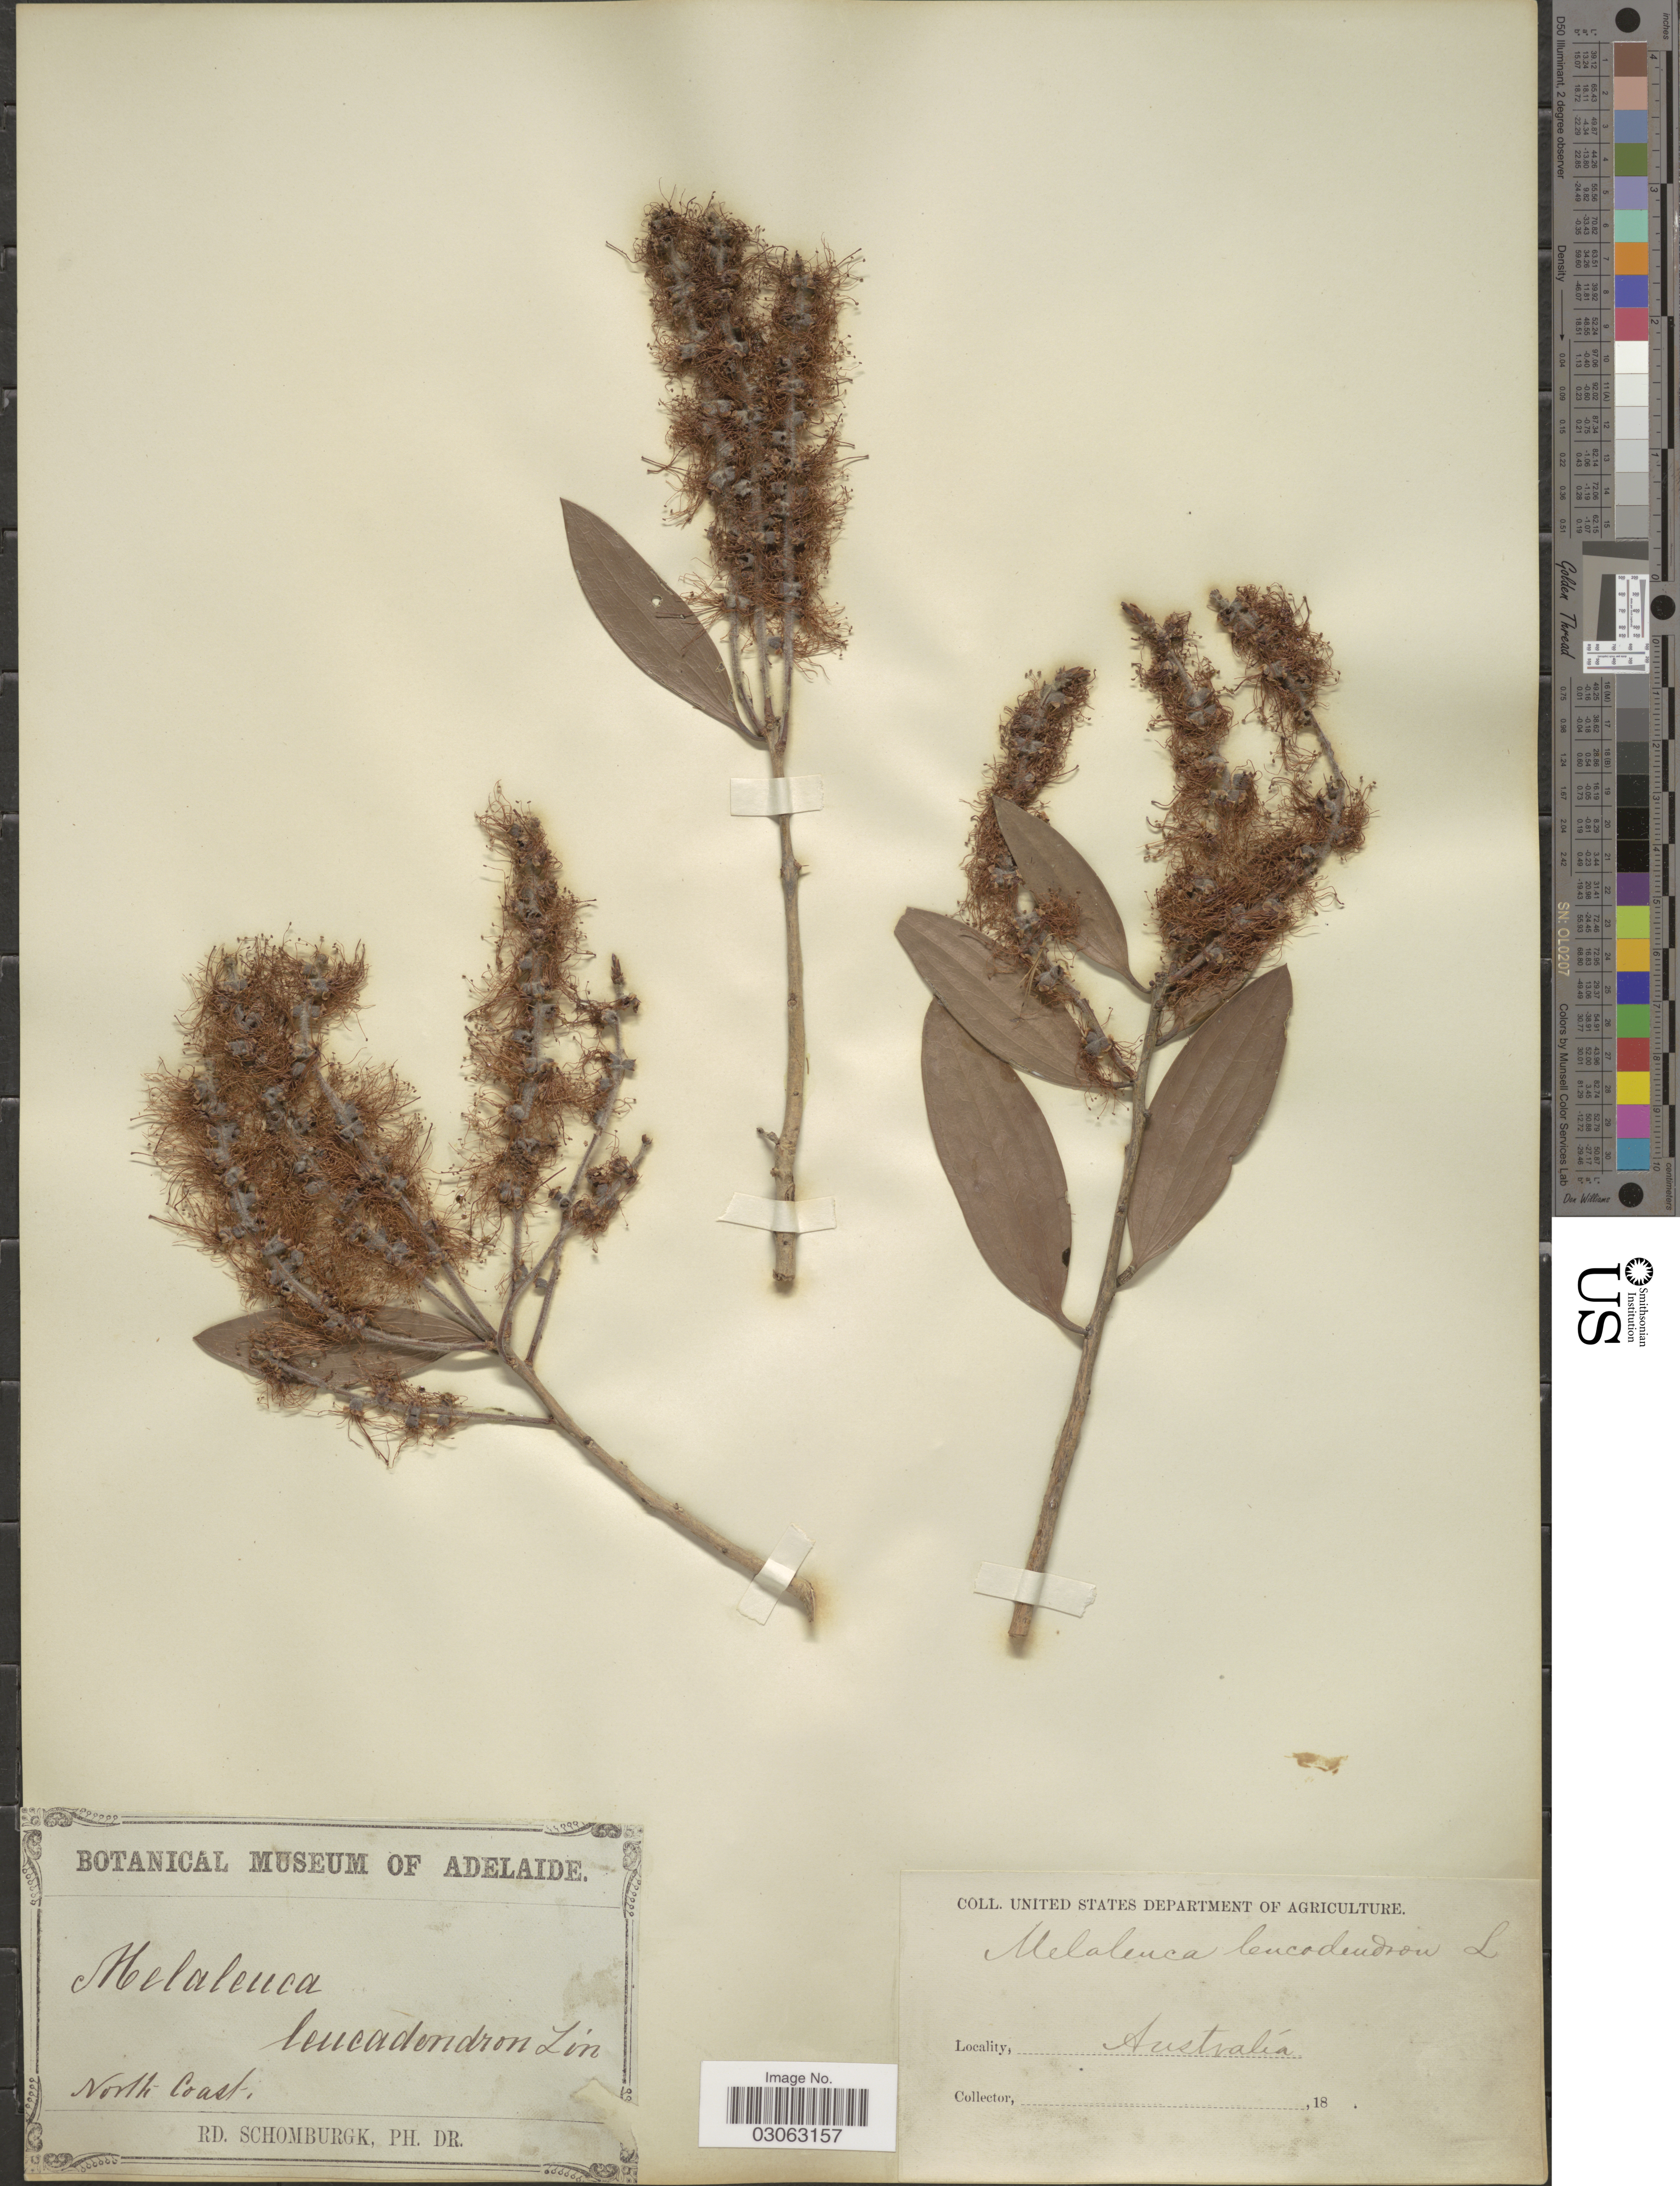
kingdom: Plantae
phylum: Tracheophyta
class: Magnoliopsida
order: Myrtales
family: Myrtaceae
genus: Melaleuca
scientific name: Melaleuca leucadendra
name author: (L.) L.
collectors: M. R. Schomburgk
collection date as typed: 18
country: Australia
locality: North Coast.